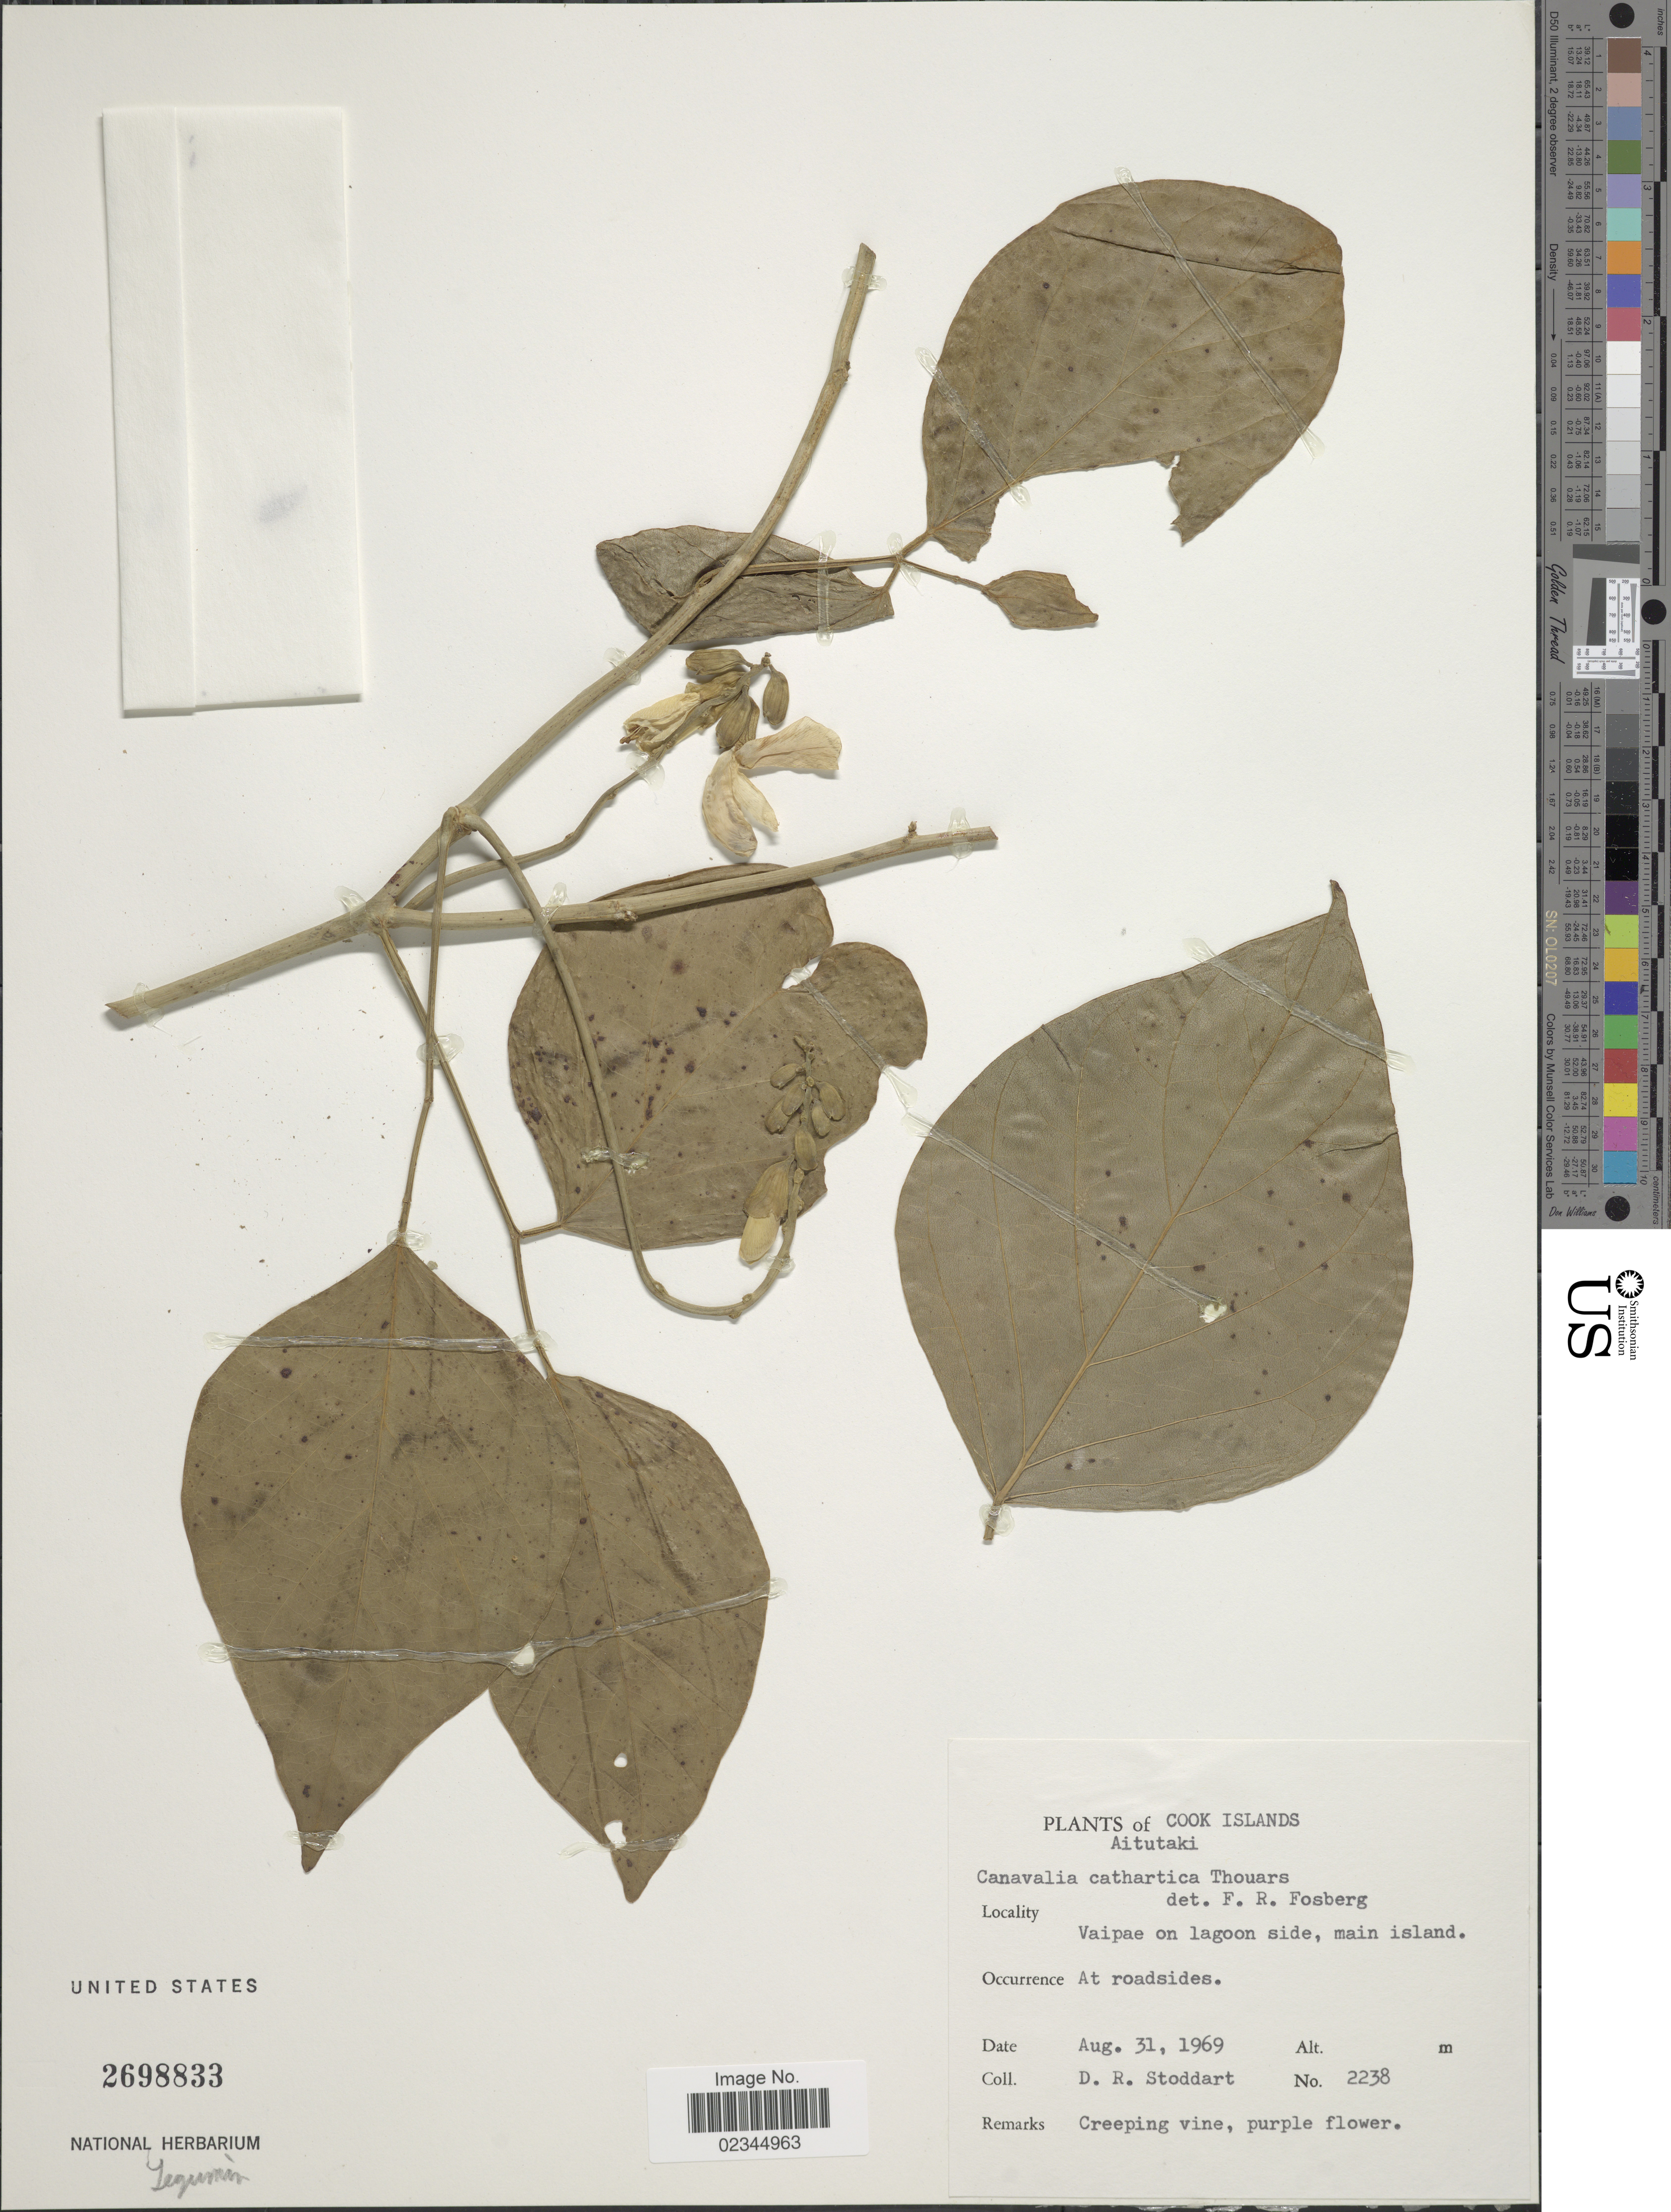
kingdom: Plantae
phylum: Tracheophyta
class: Magnoliopsida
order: Fabales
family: Fabaceae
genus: Canavalia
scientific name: Canavalia cathartica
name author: Thouars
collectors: D. R. Stoddart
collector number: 2238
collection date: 1969-08-31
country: Cook Islands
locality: Aitutaki, Vaipae on lagoon side, main island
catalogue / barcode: US 2698833